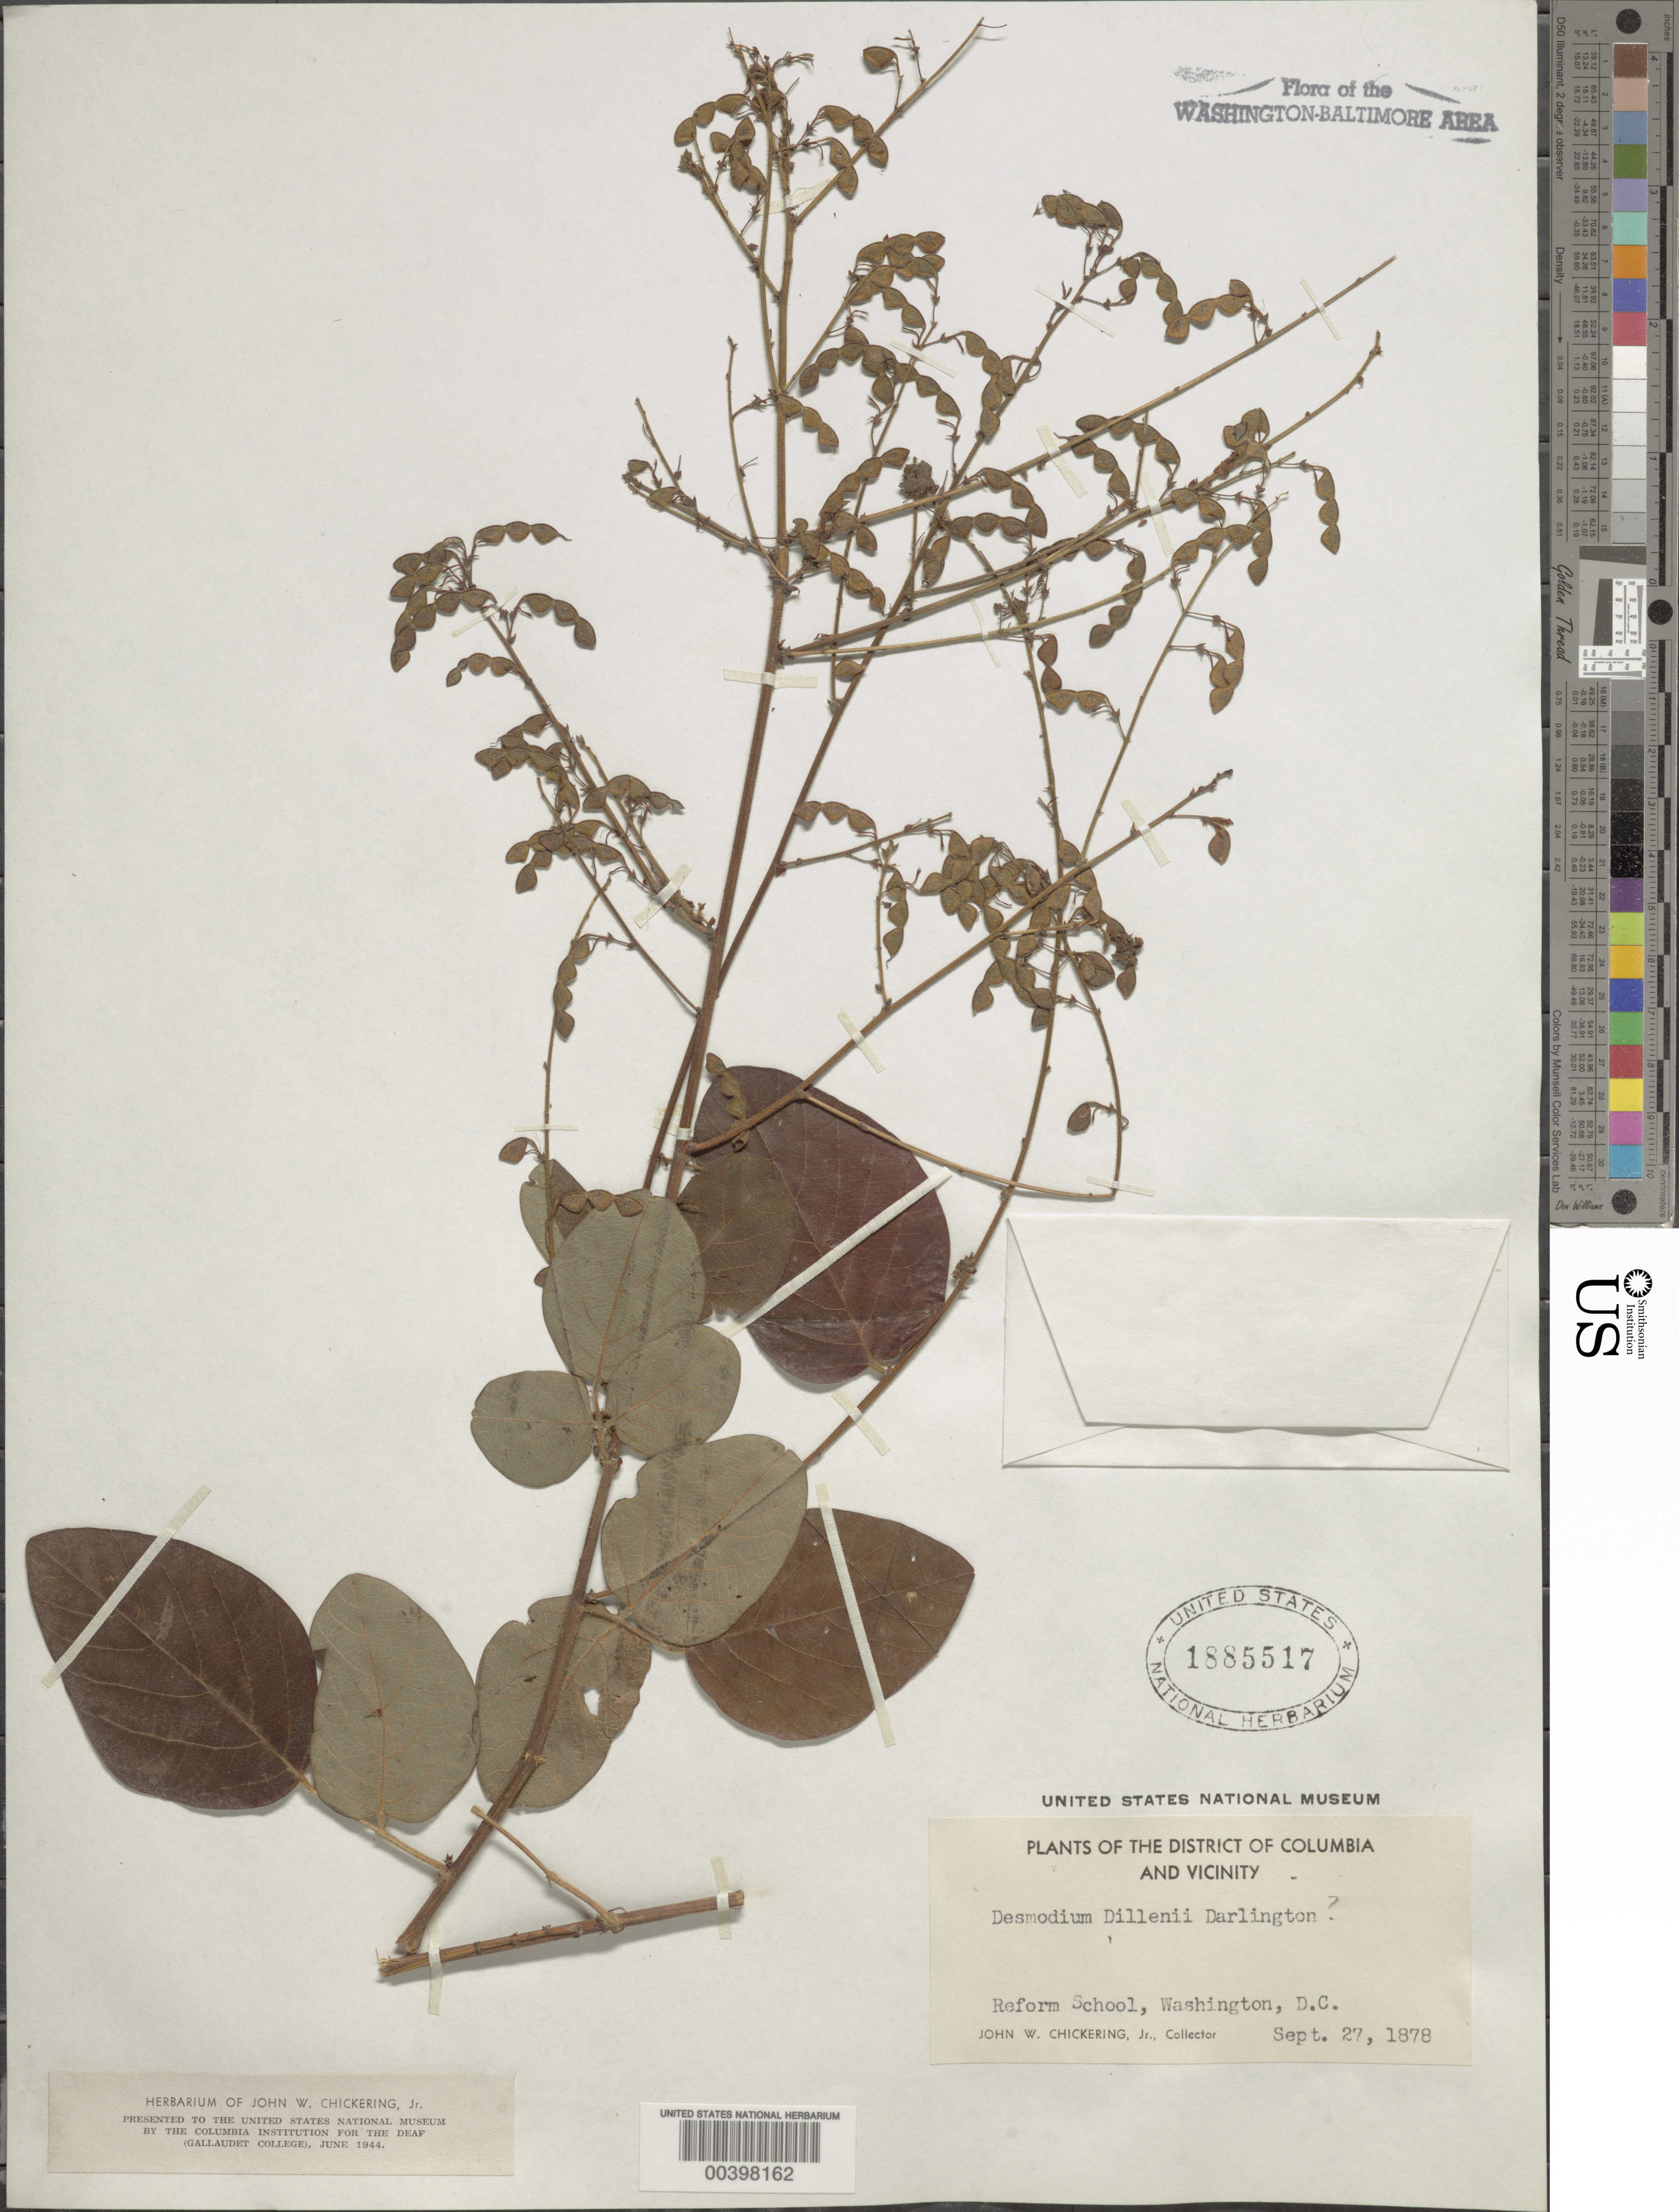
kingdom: Plantae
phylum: Tracheophyta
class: Magnoliopsida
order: Fabales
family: Fabaceae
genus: Desmodium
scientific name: Desmodium glabellum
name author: (Michx.) DC.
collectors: J. W. Chickering Jr.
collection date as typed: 27 Sep 1878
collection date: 1878-09-27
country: United States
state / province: District of Columbia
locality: Reform School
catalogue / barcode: US 1885517